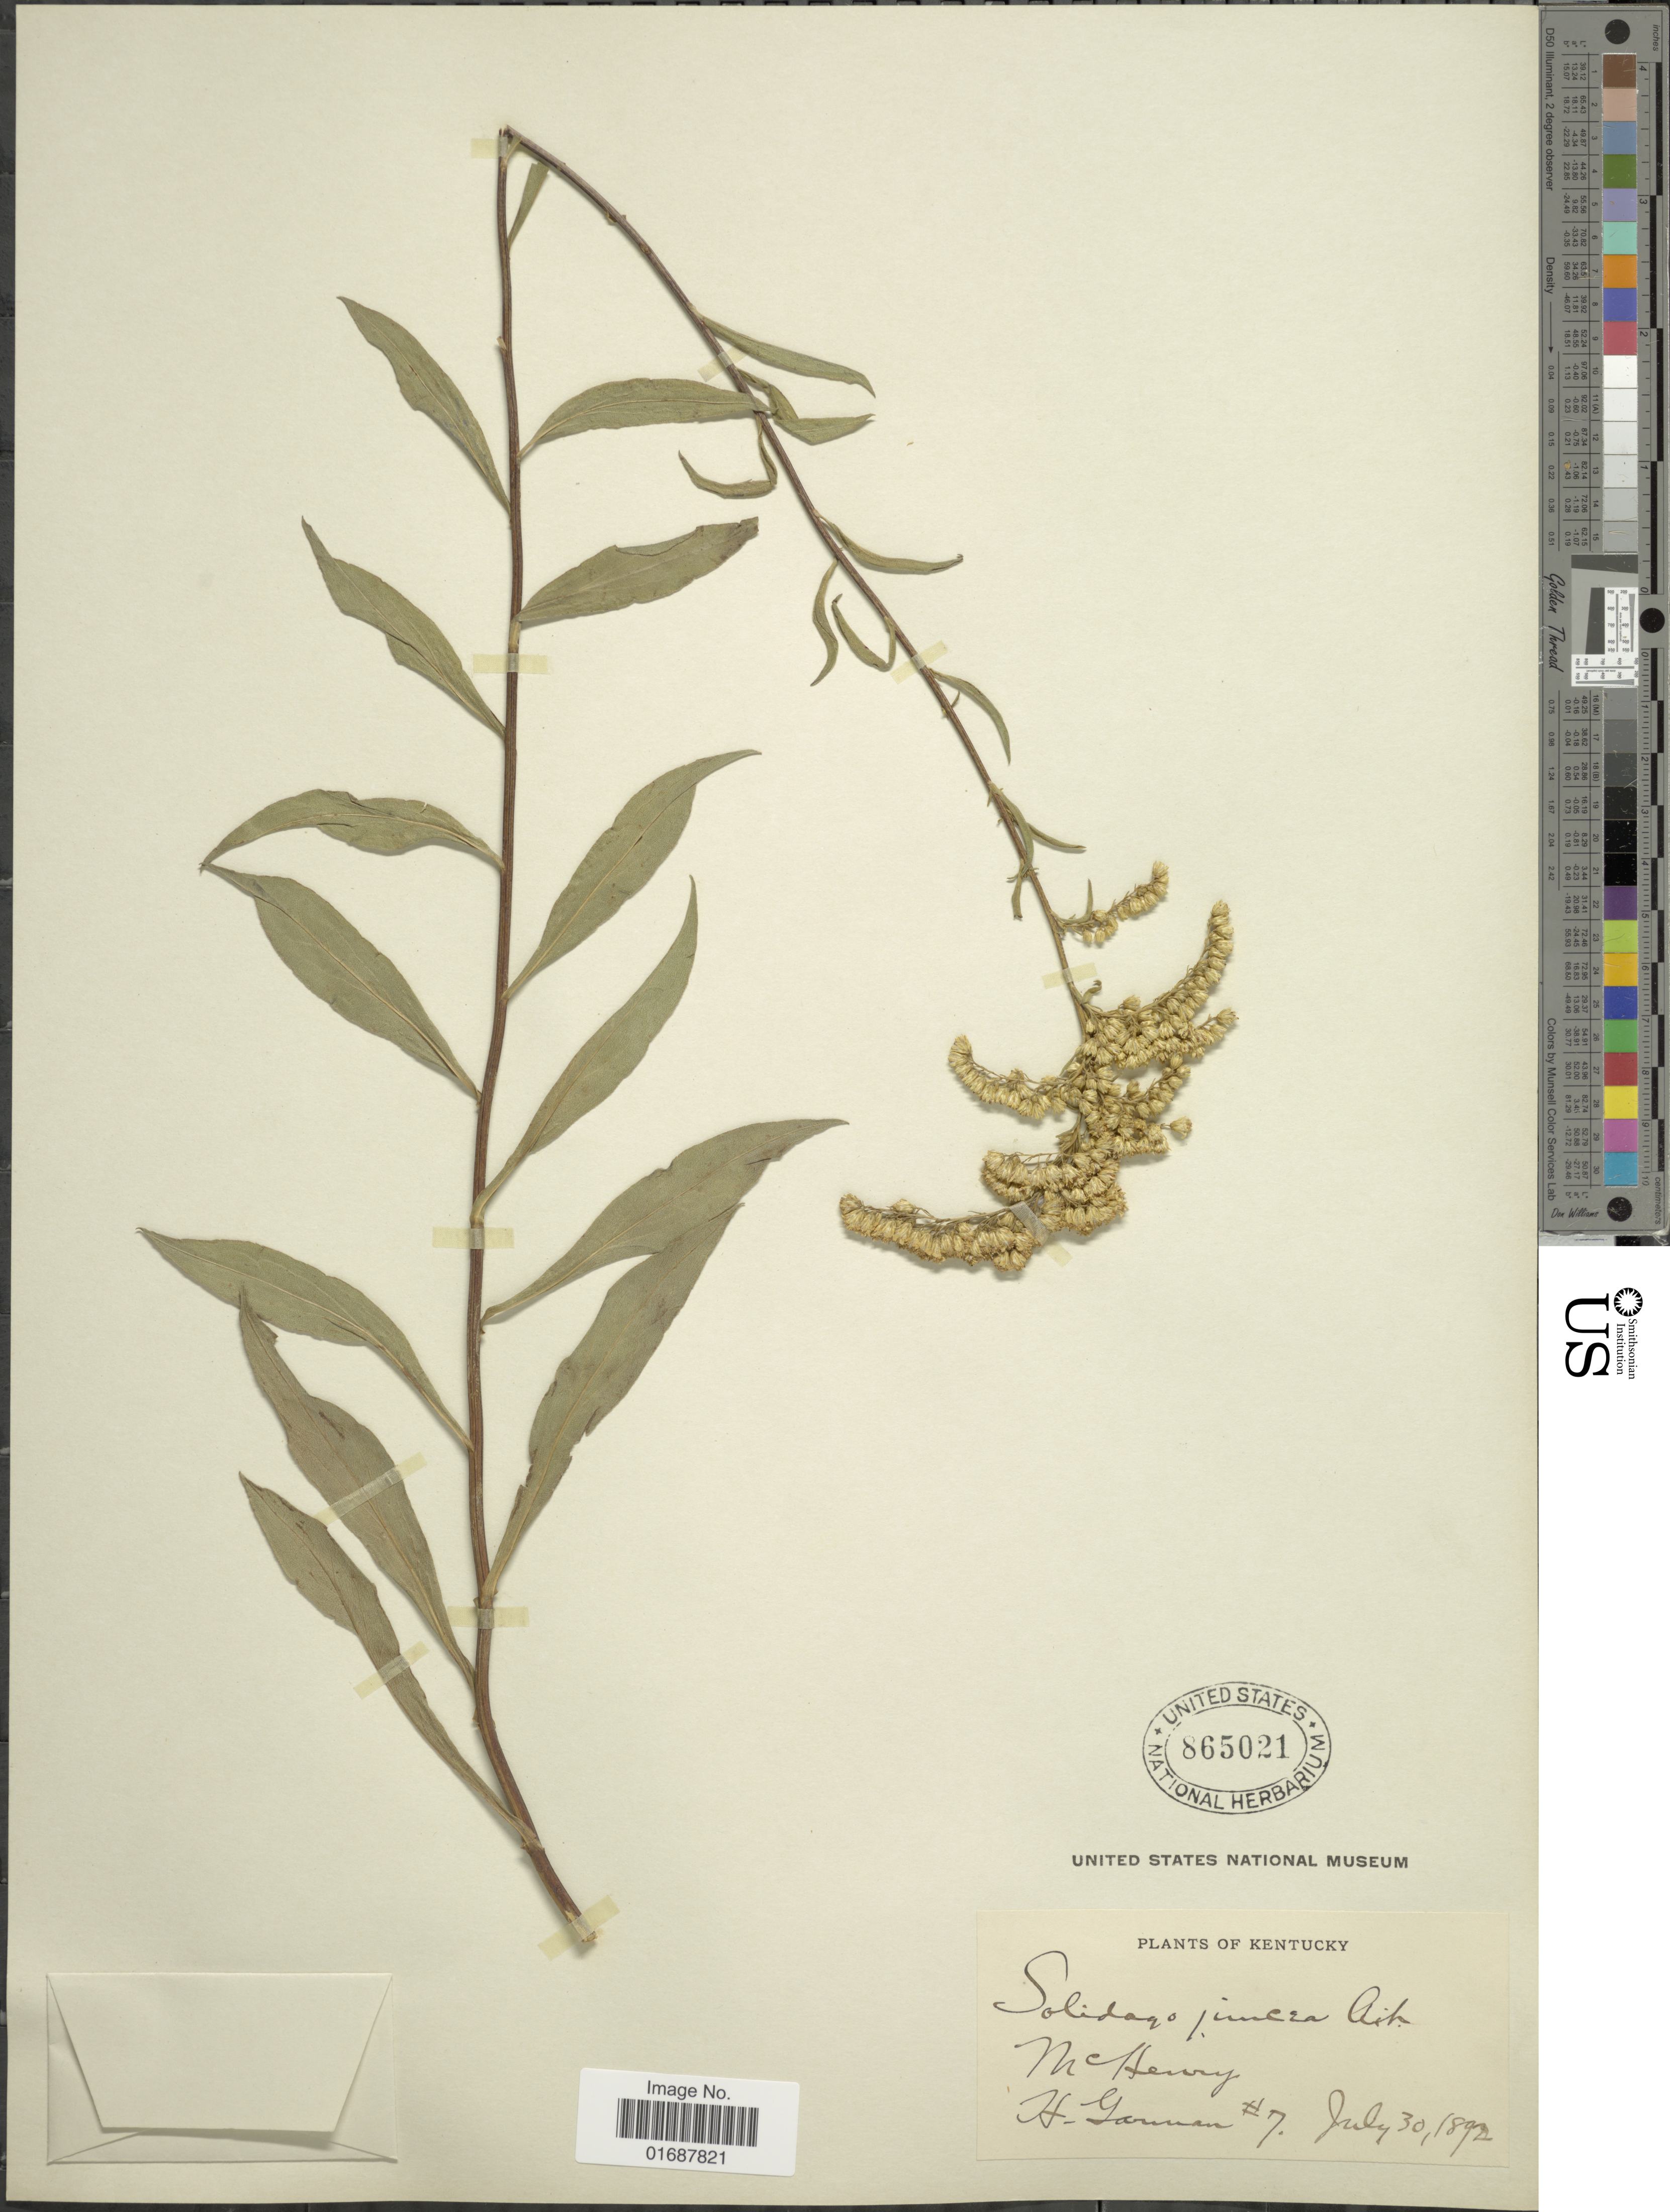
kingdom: Plantae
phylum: Tracheophyta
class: Magnoliopsida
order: Asterales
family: Asteraceae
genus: Solidago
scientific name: Solidago juncea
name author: Aiton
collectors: H. Garman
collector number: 7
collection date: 1892-07-30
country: United States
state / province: Kentucky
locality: McHenry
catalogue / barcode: US 865021